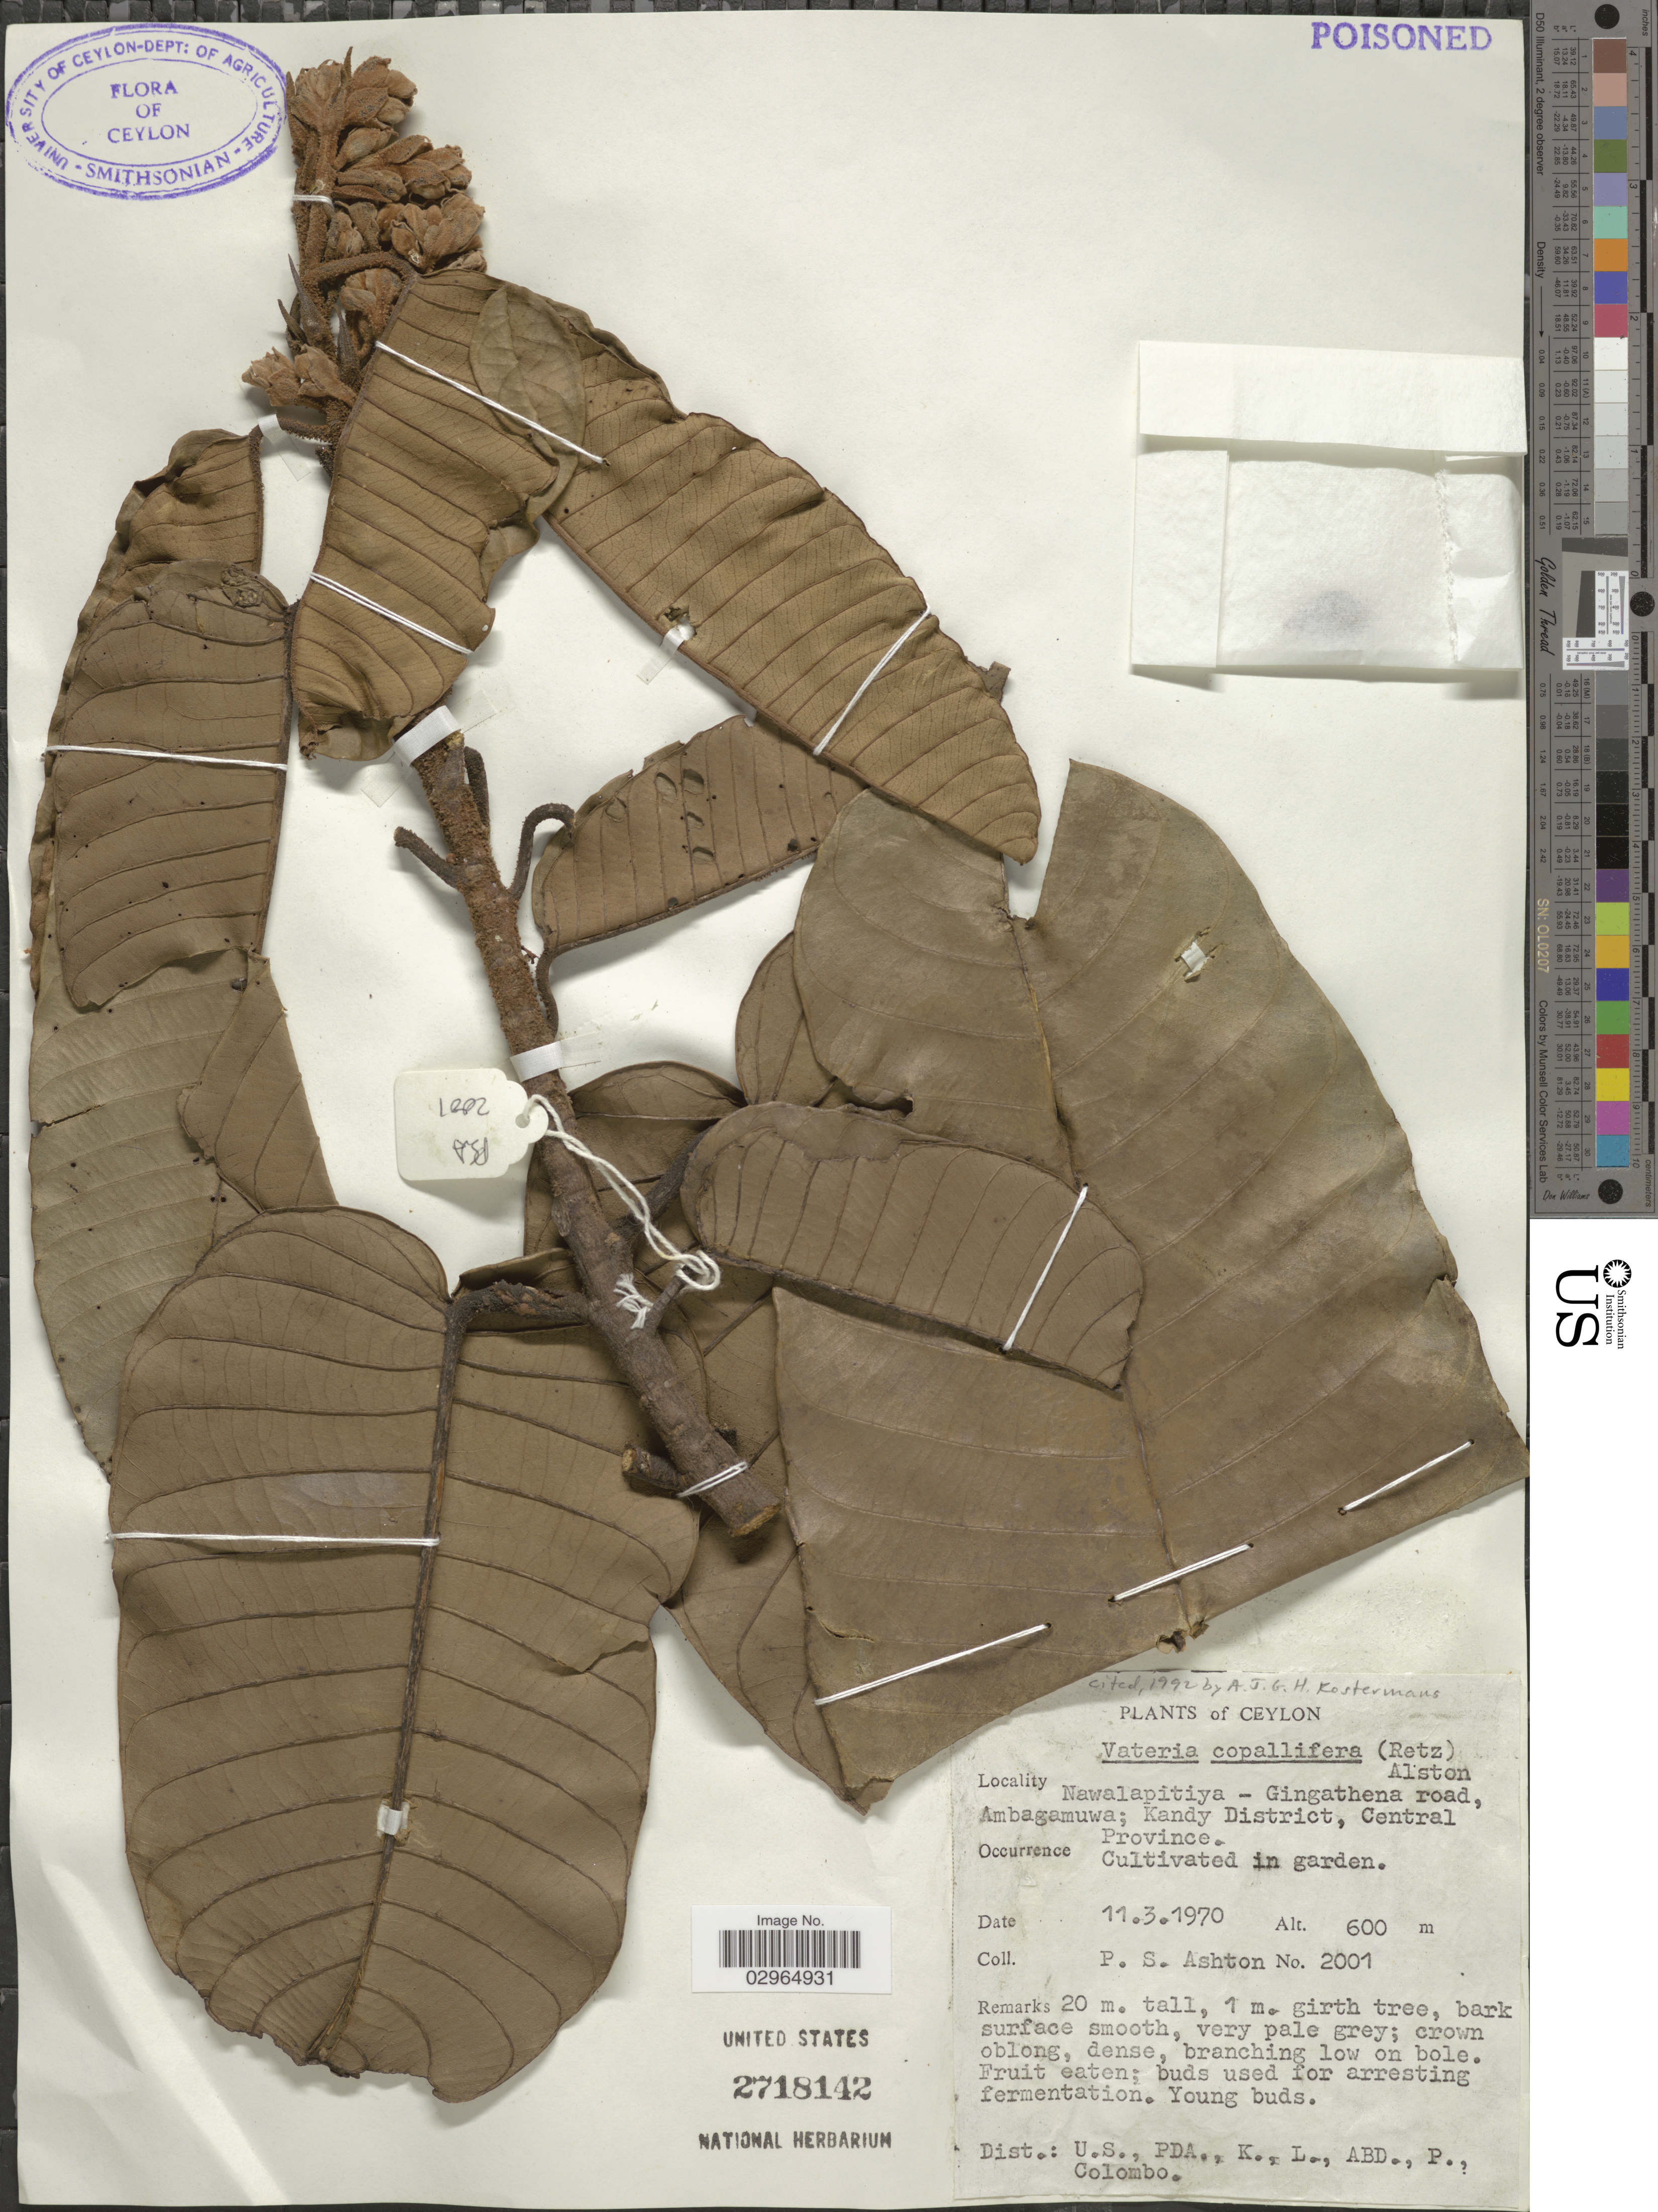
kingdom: Plantae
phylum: Tracheophyta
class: Magnoliopsida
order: Malvales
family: Dipterocarpaceae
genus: Vateria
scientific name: Vateria copallifera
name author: (Retz.) Alston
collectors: P. S. Ashton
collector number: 2001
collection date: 1970-03-11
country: Sri Lanka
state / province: Central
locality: Ceylon. Nawalapitiya - Gingathena road, Ambagamuwa; Kandy District. Cultivated in garden.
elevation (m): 600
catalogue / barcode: US 2718142